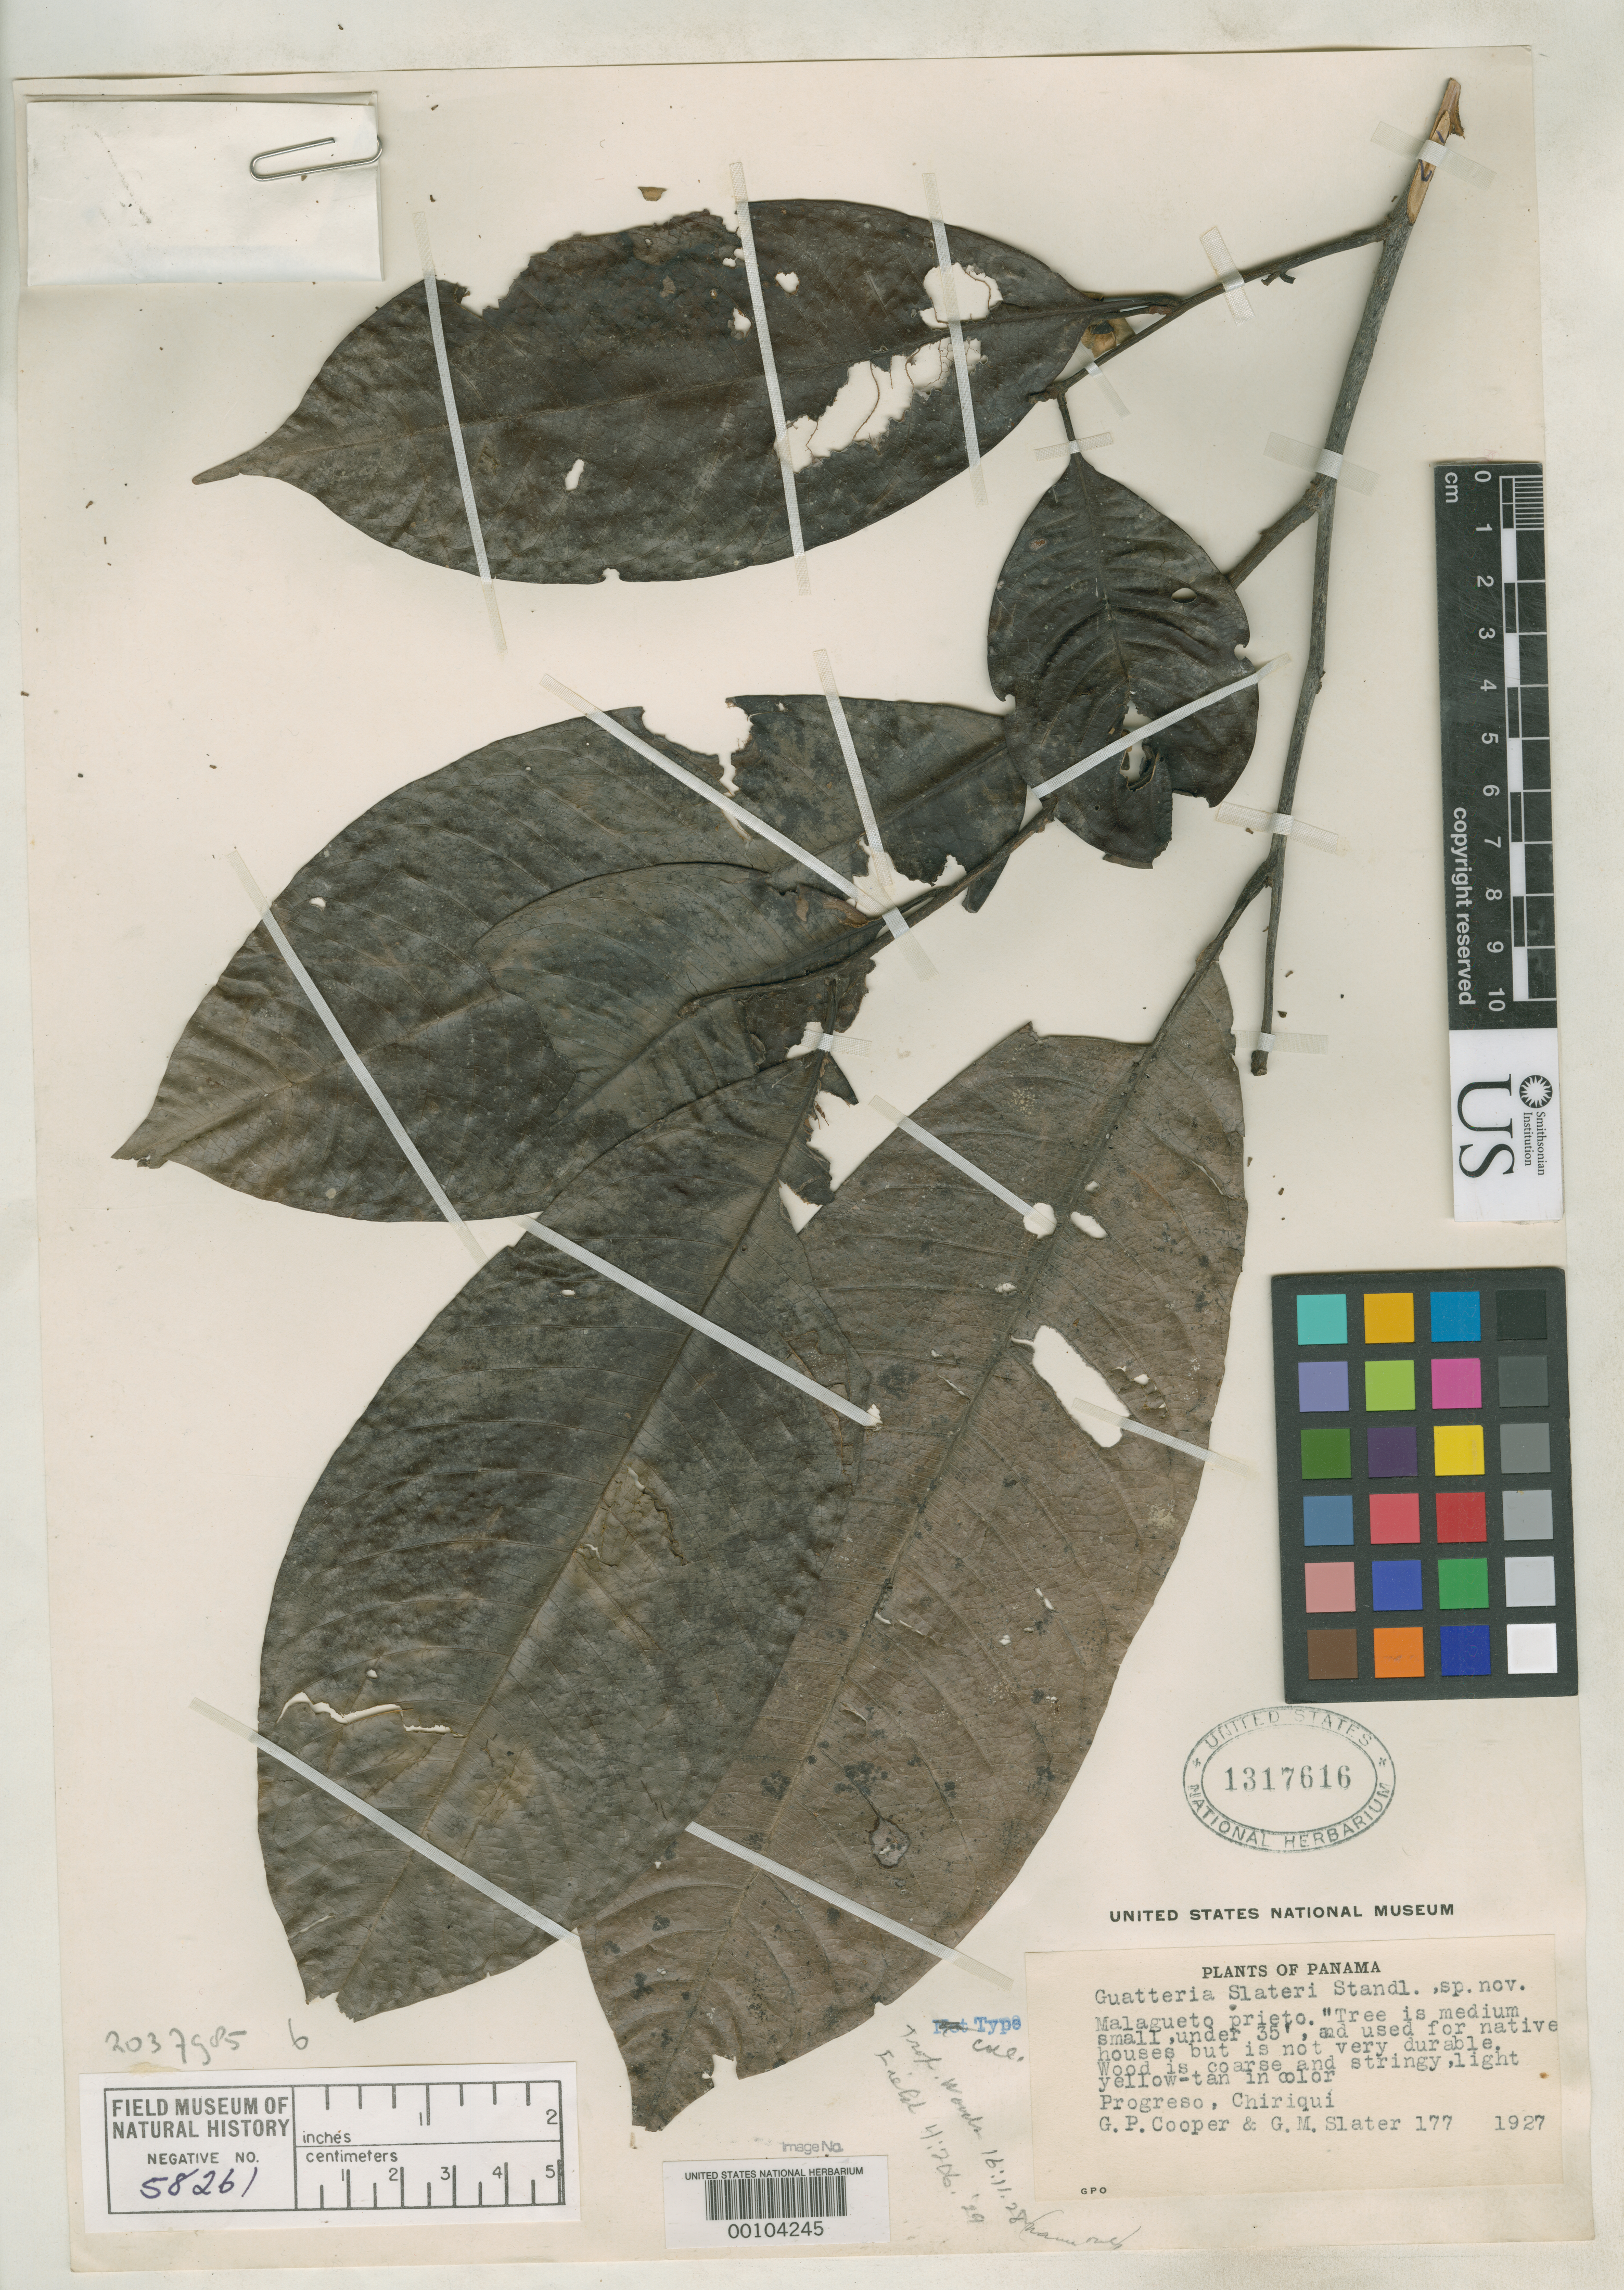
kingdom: Plantae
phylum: Tracheophyta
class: Magnoliopsida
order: Magnoliales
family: Annonaceae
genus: Guatteria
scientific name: Guatteria slateri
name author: Standl.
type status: Isotype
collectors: G. Cooper & G. Slater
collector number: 177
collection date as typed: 1927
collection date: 1927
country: Panama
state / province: Chiriquí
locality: Progresso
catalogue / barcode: US 1317616